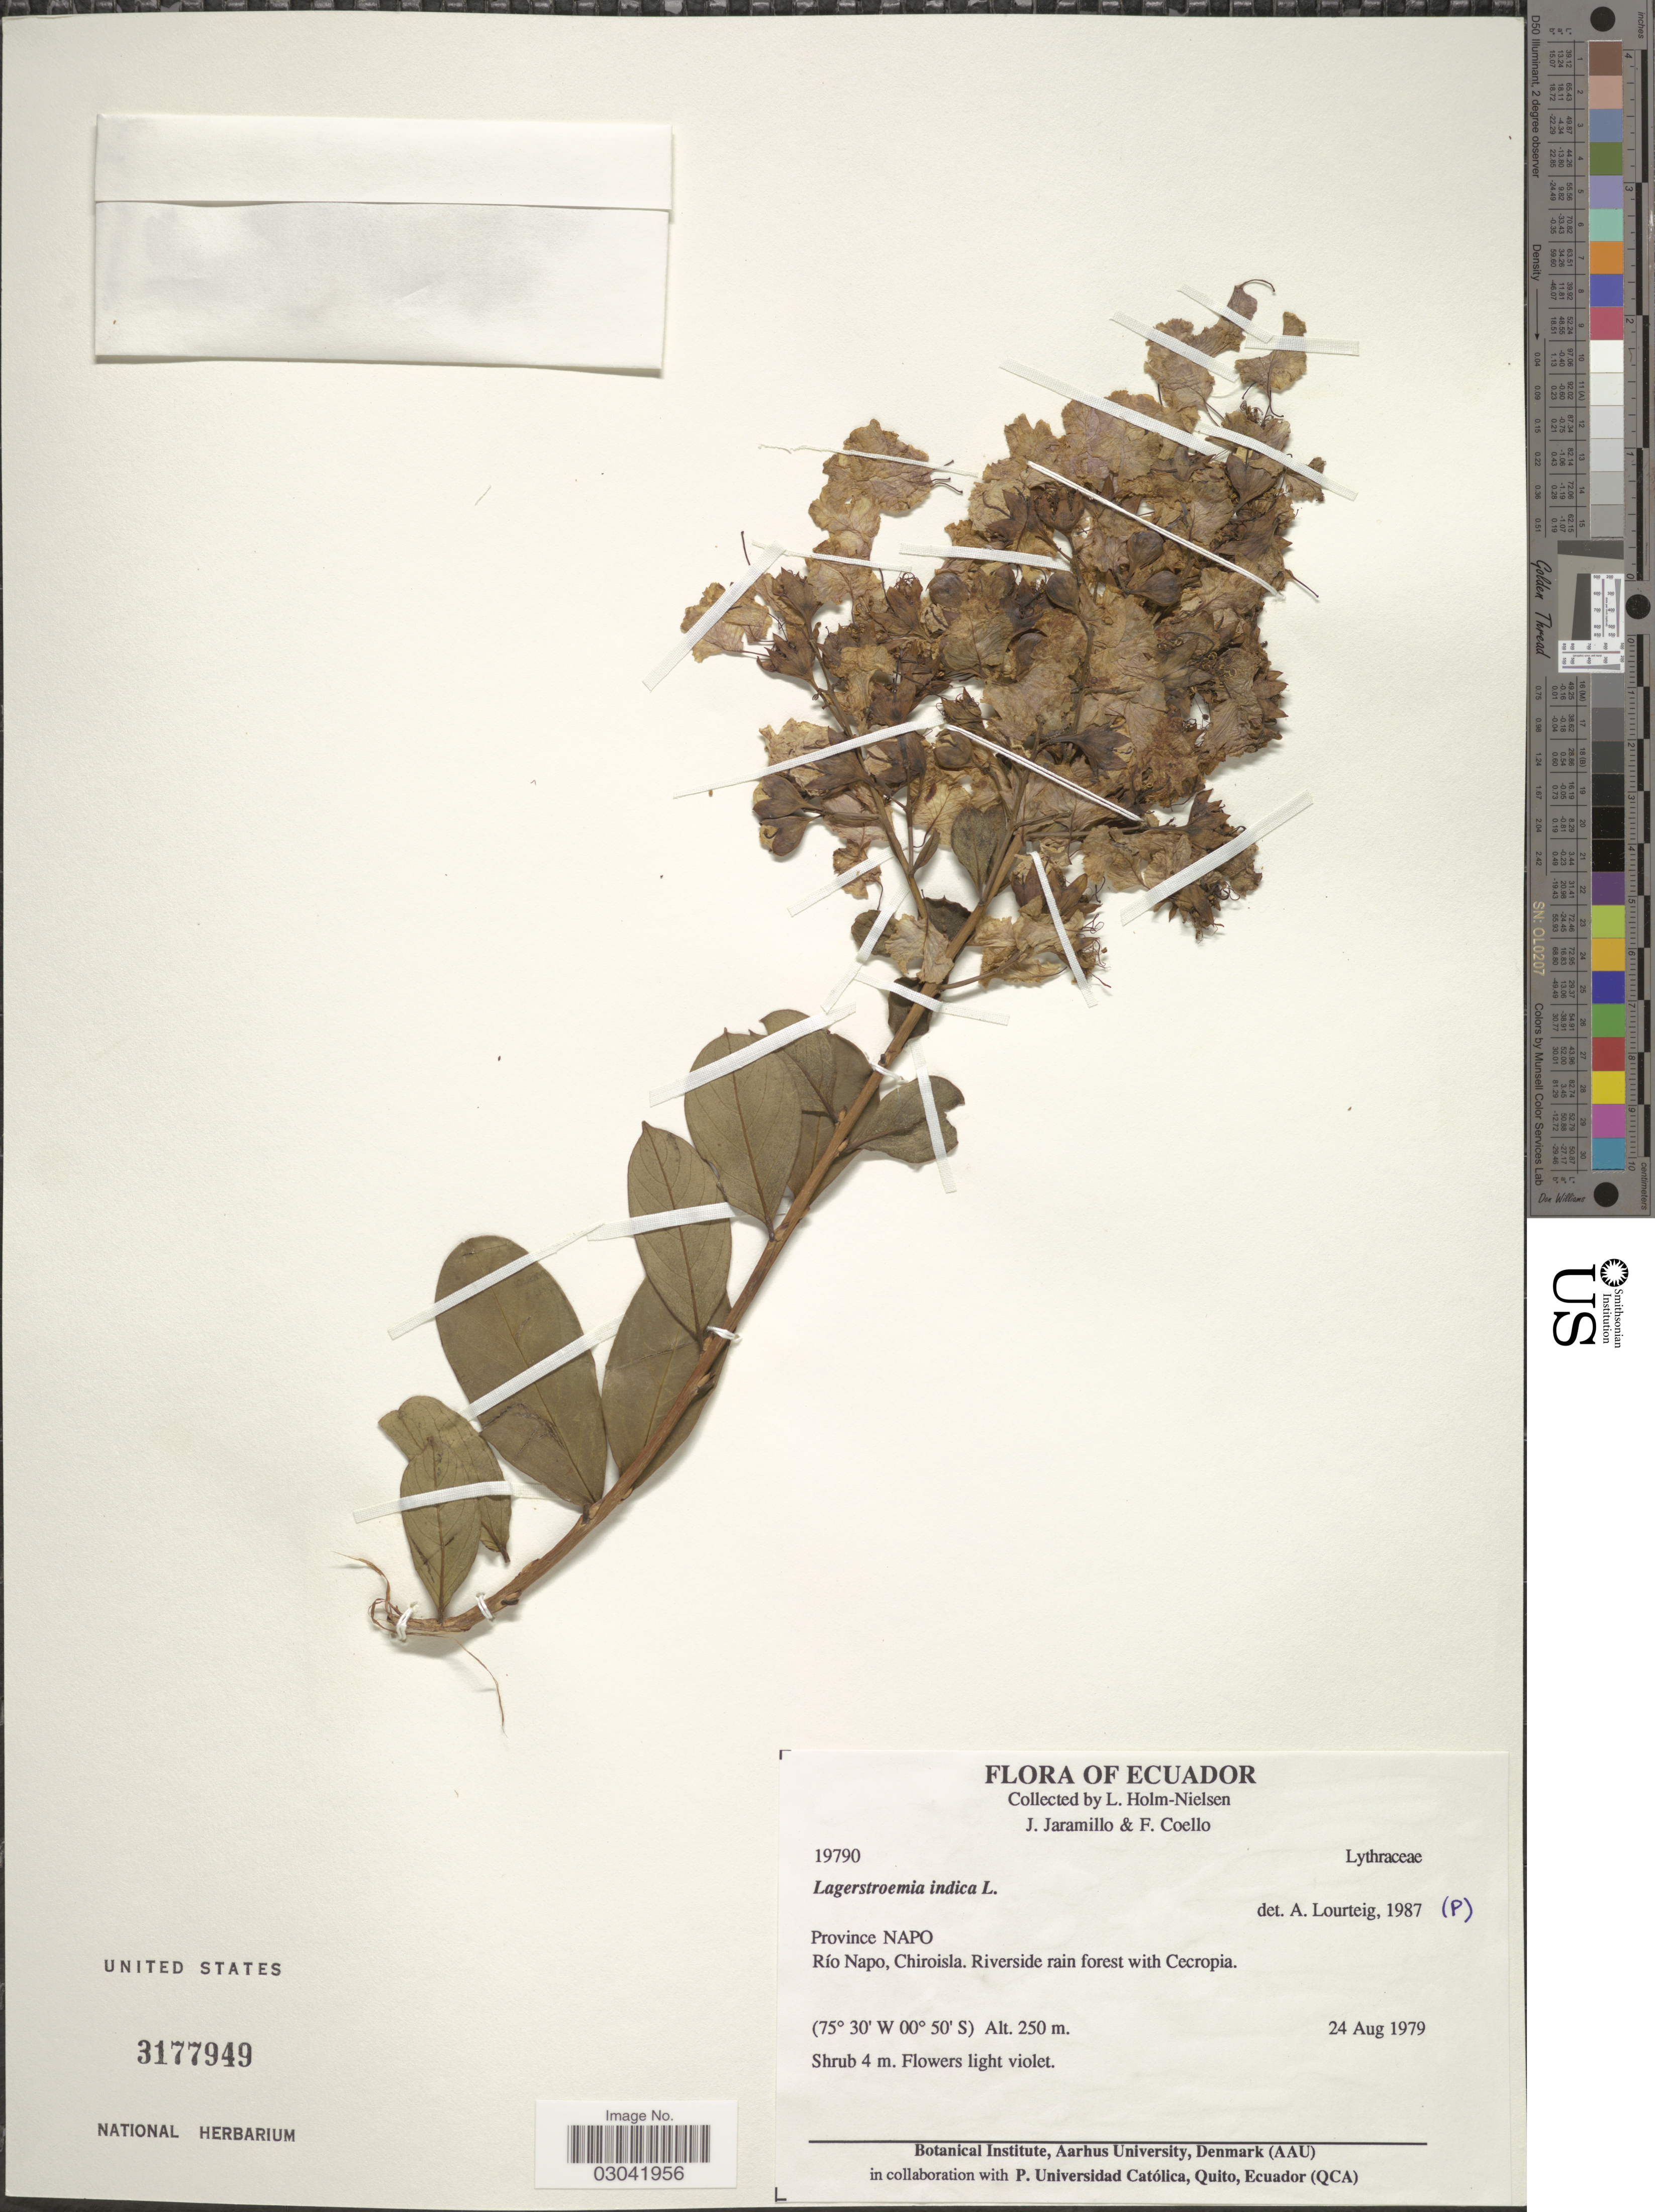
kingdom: Plantae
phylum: Tracheophyta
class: Magnoliopsida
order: Myrtales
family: Lythraceae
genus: Lagerstroemia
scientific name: Lagerstroemia indica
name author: L.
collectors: L. Holm-Nielsen, J. Jaramillo & F. Coello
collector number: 19790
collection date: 1979-08-24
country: Ecuador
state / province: Napo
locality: Río Napo, Chiroisla. Riverside rain forest with Cecropia.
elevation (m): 250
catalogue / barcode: US 3177949